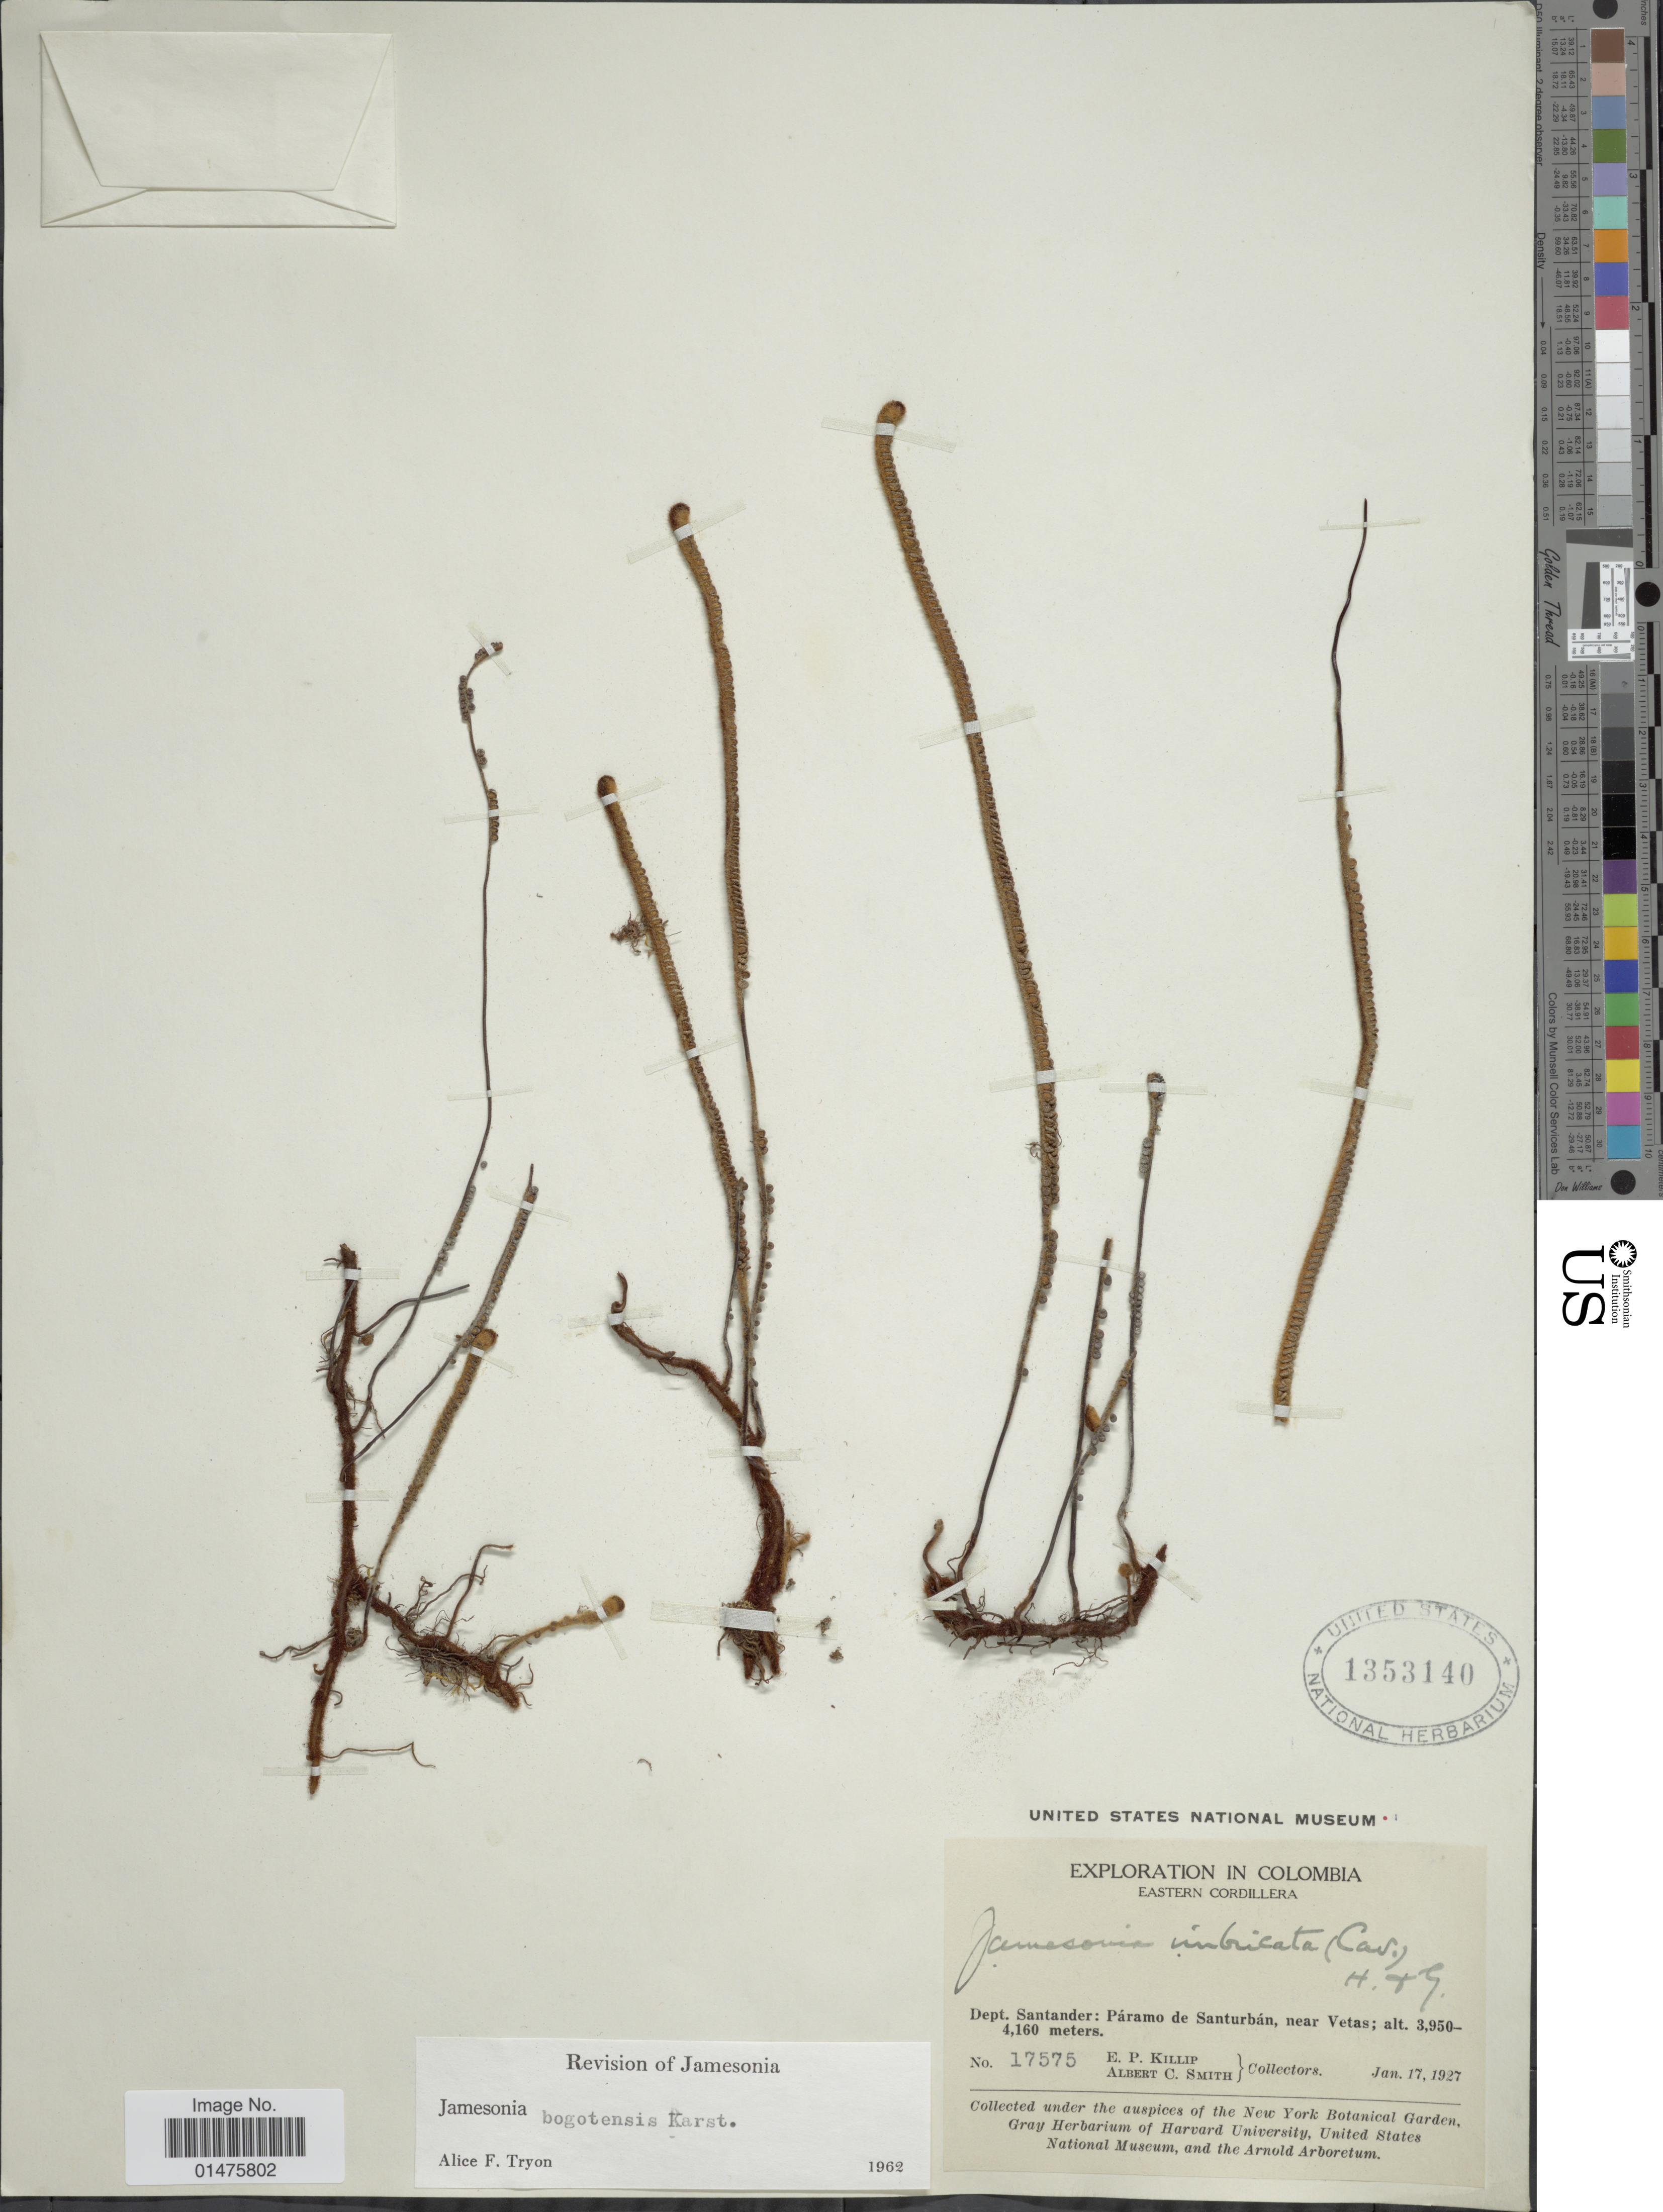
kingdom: Plantae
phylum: Tracheophyta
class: Polypodiopsida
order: Polypodiales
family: Pteridaceae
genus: Jamesonia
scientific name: Jamesonia bogotensis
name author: H. Karst.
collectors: E. P. Killip & A. C. Smith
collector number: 17575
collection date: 1927-01-17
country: Colombia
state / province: Santander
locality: Eastern Cordillera,Dept Santander: Páramo de Santubán, near Vetas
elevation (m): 3950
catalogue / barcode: US 1353140